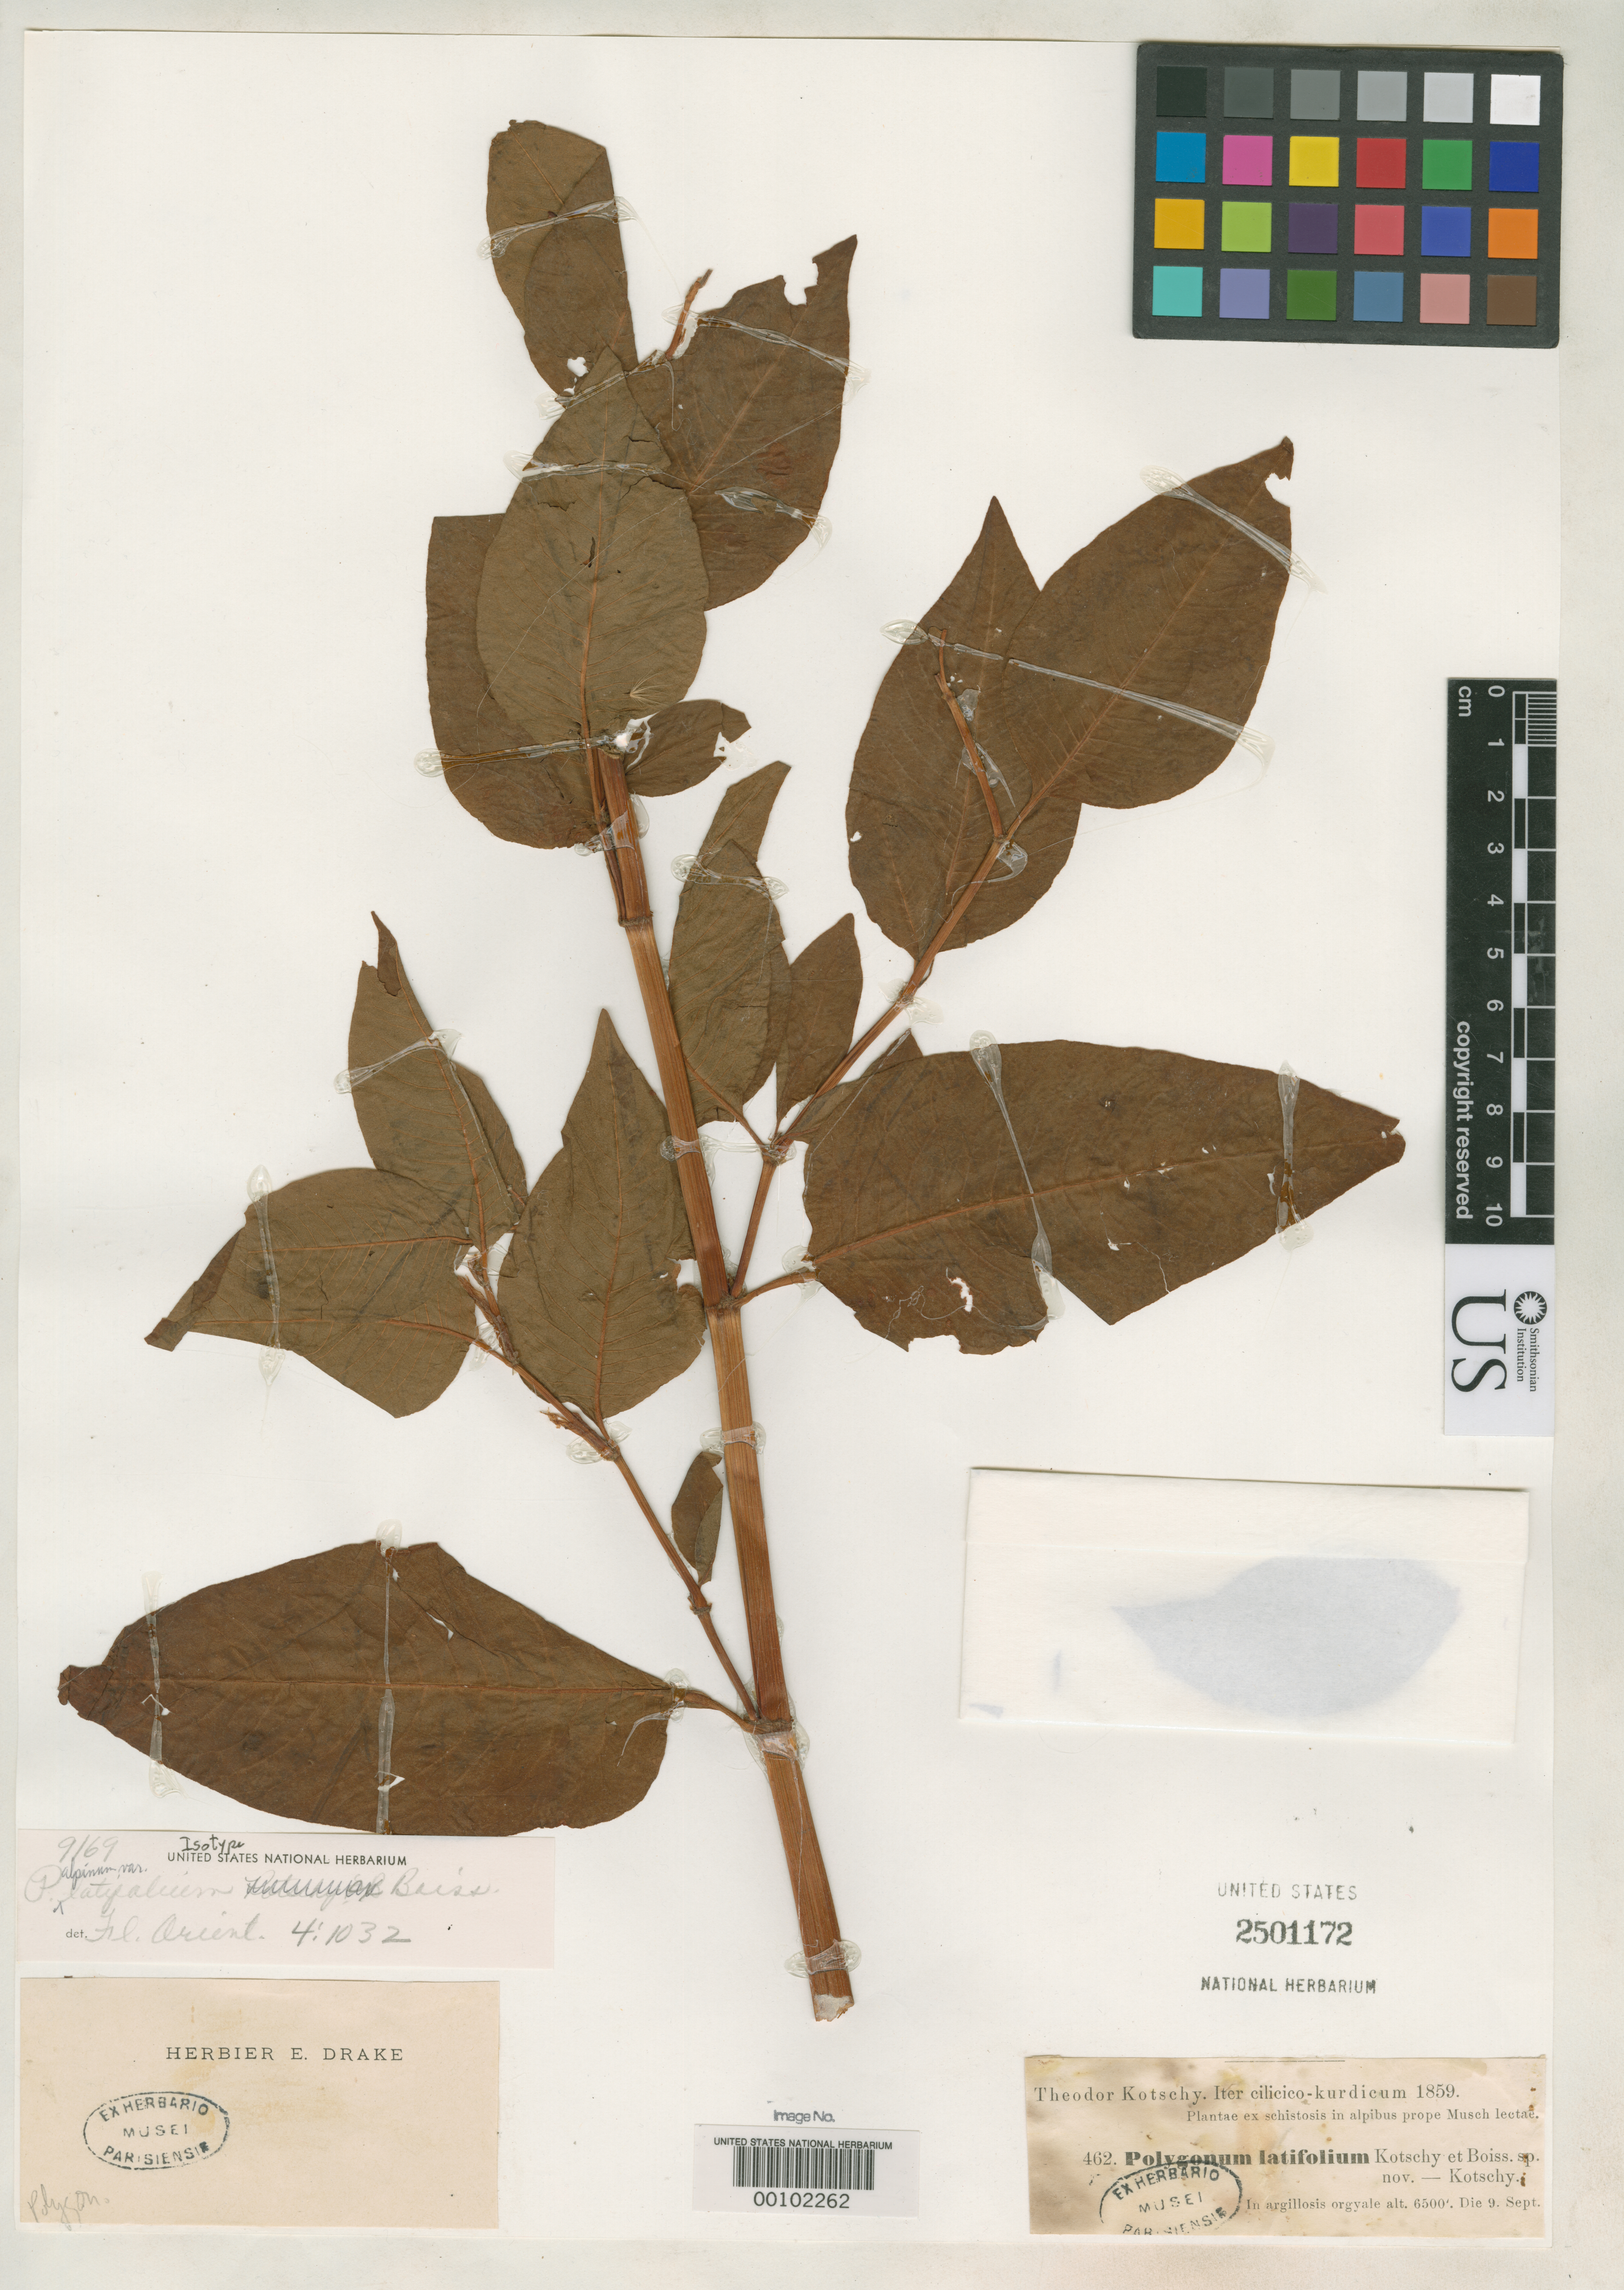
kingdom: Plantae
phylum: Tracheophyta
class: Magnoliopsida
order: Caryophyllales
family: Polygonaceae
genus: Polygonum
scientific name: Polygonum alpinum var. latifolium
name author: Boiss.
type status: Isotype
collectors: K. G. Kotschy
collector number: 462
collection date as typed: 09 Sep 1859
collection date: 1859-09-09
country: Turkey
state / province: Mus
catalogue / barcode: US 2501172